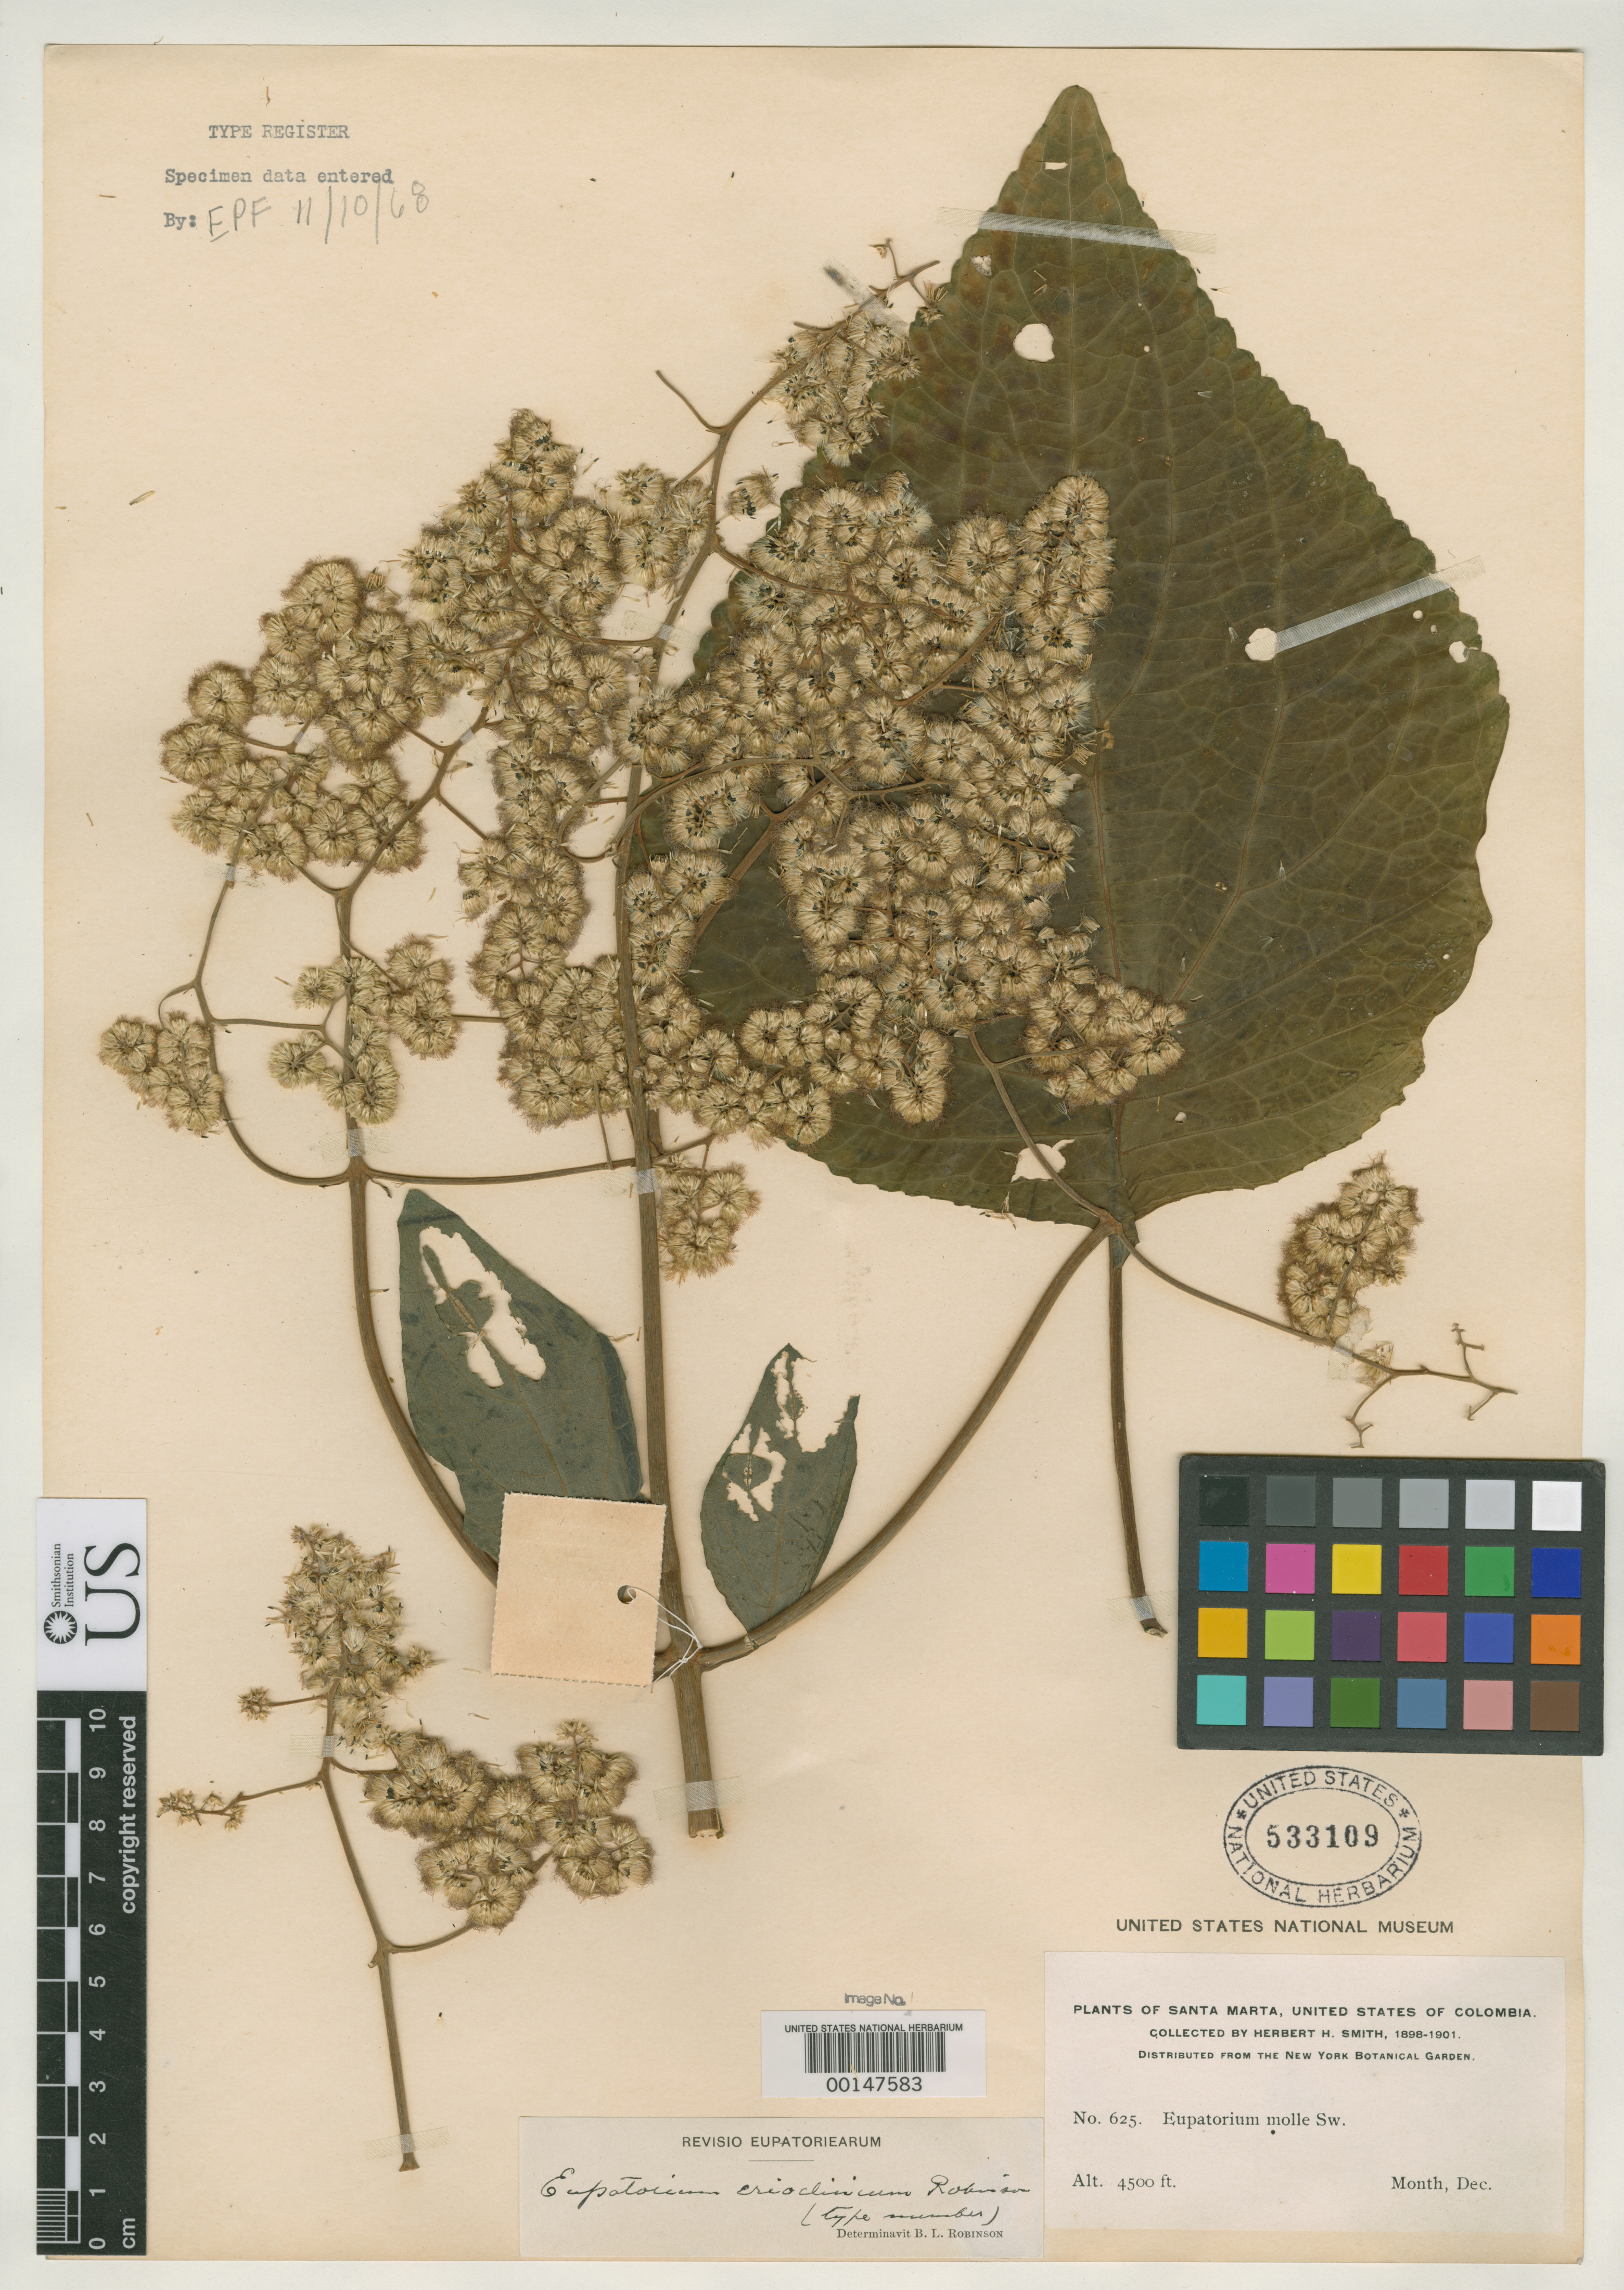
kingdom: Plantae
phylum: Tracheophyta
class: Magnoliopsida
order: Asterales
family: Asteraceae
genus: Eupatorium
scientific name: Eupatorium erioclinium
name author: B.L. Rob.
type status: Isotype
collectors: Herbert H. Smith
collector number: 625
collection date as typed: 20 Dec 1901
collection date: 1901-12-20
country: Colombia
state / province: Magdalena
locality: Santa Marta, Las Nubes.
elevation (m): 1373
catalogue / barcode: US 533109